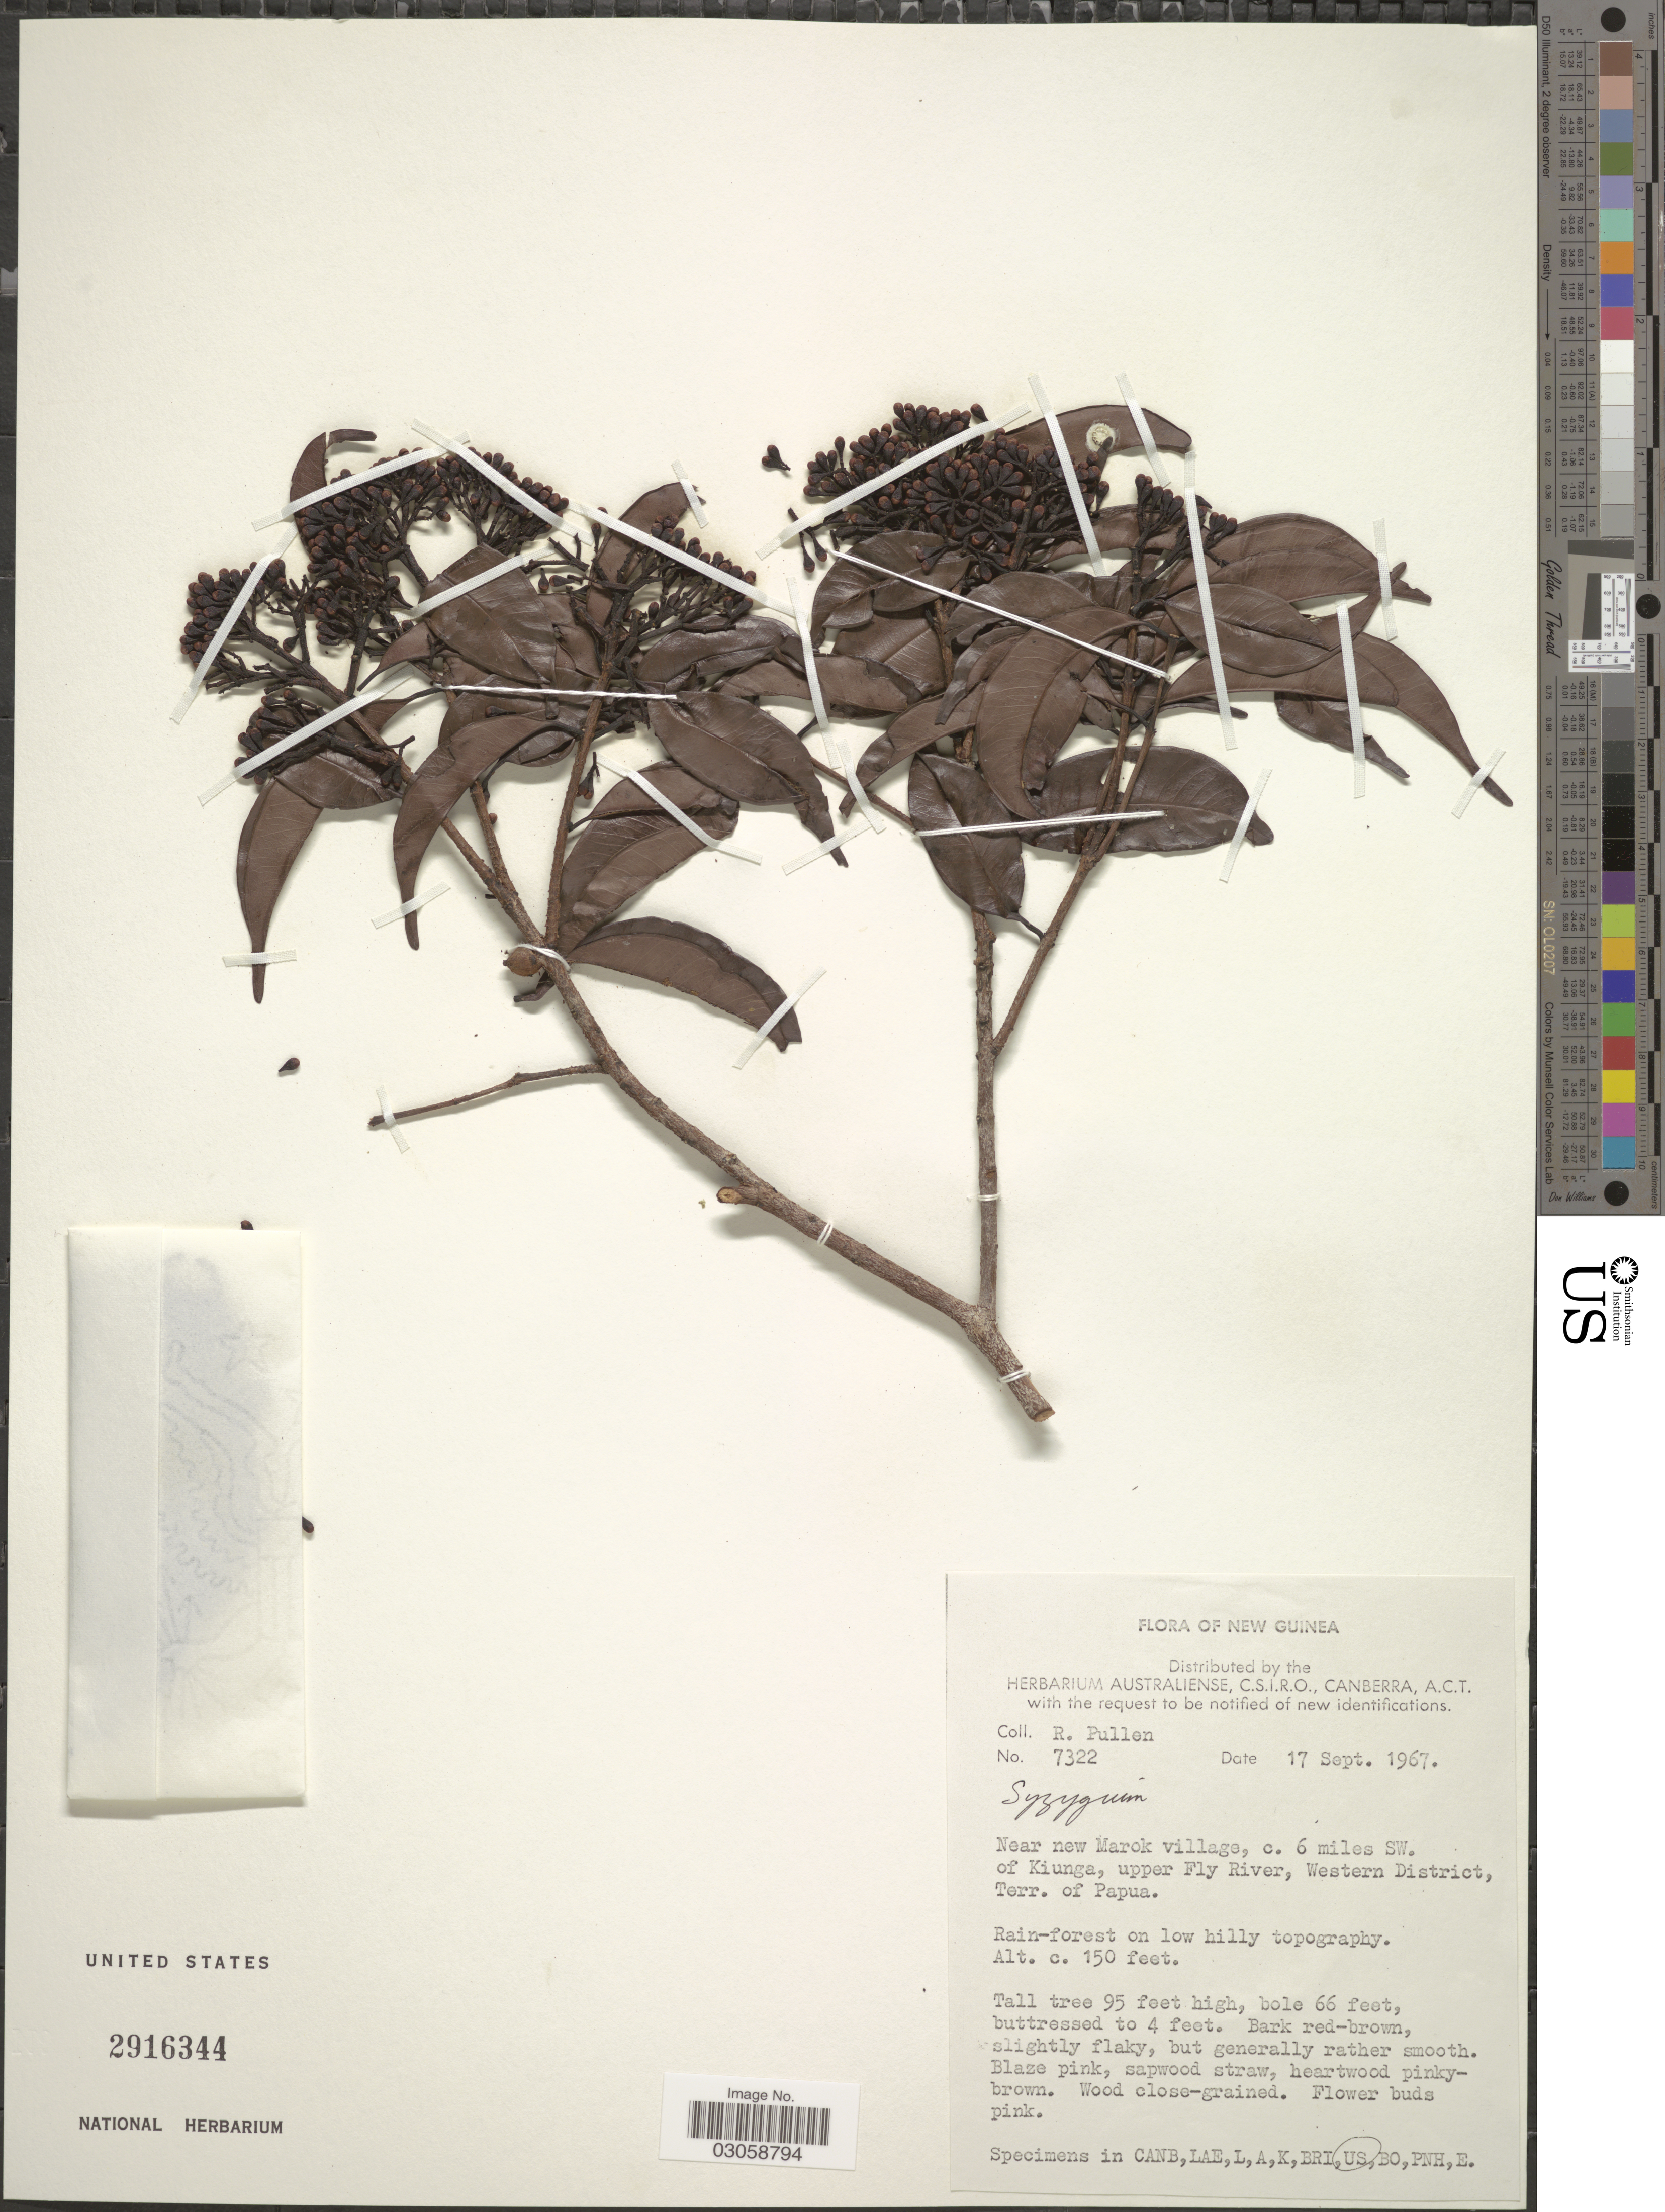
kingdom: Plantae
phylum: Tracheophyta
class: Magnoliopsida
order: Myrtales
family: Myrtaceae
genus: Syzygium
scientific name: Syzygium sp.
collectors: R. Pullen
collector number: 7322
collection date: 1967-09-17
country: Papua New Guinea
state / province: Manus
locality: New Guinea, Near new Marok village, c. 6 miles SW. of Kiunga, upper Fly River, Western District, Terr. of Papua.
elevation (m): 46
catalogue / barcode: US 2916344